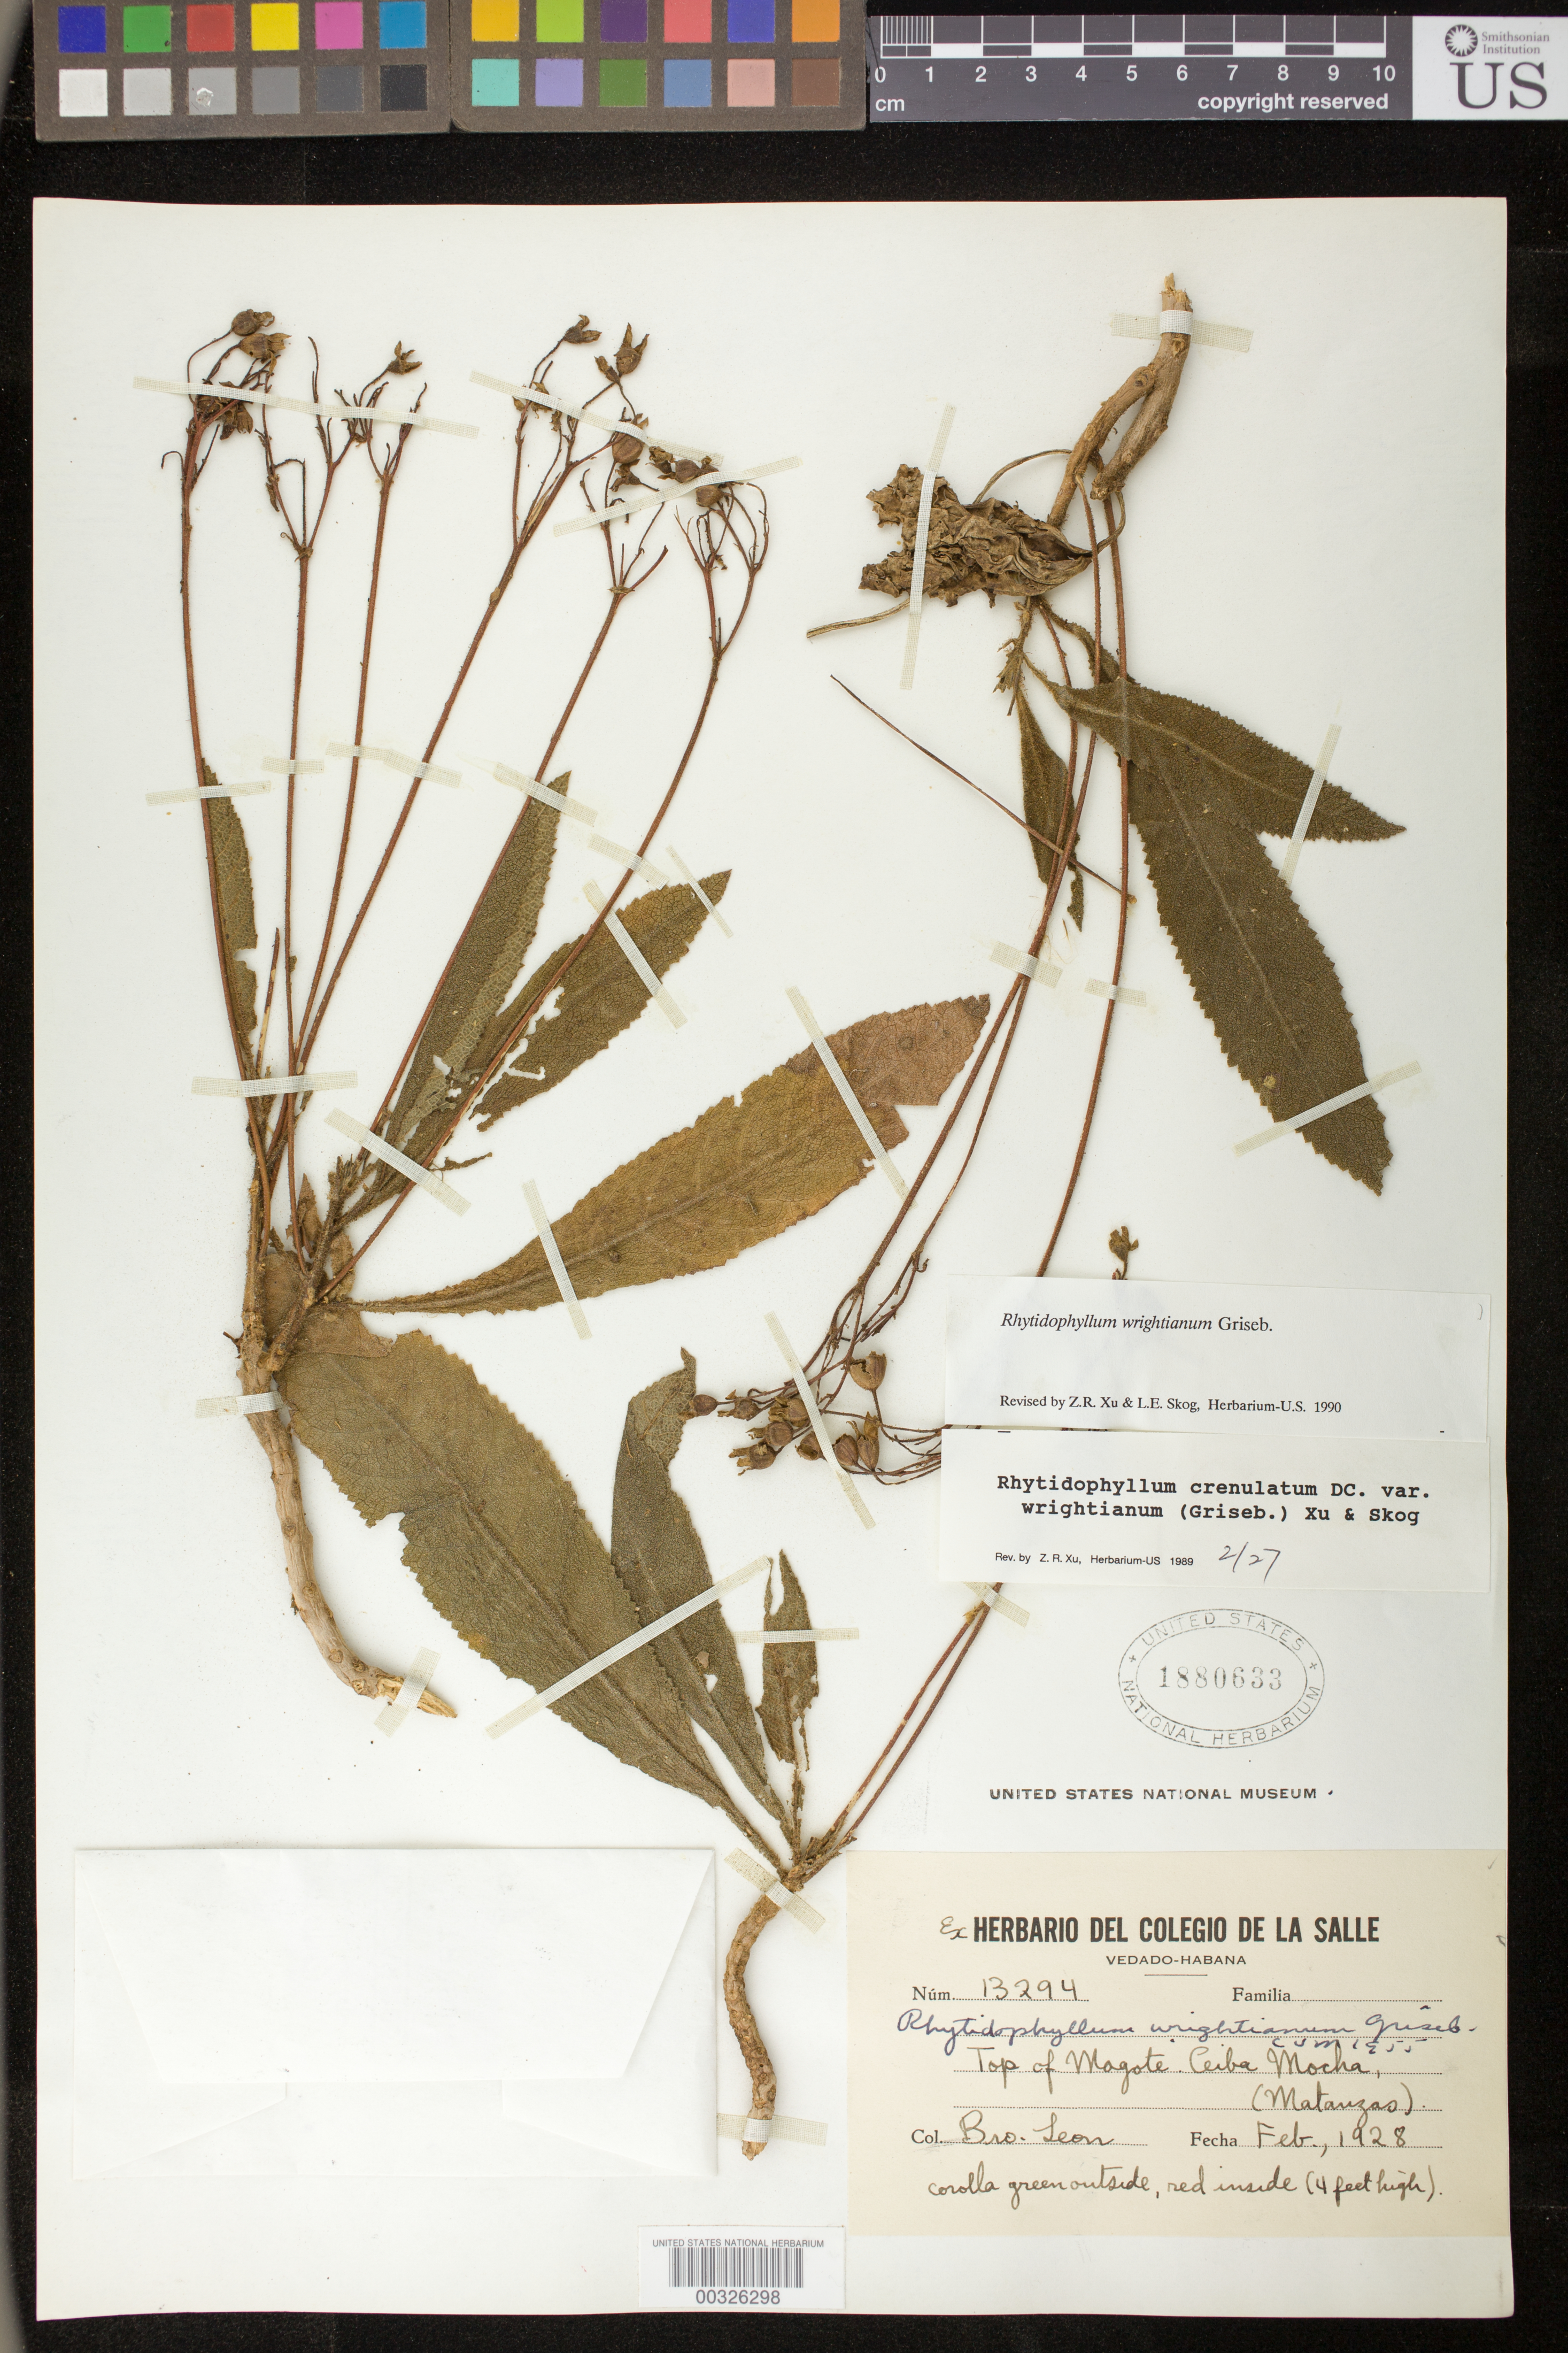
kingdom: Plantae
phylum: Tracheophyta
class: Magnoliopsida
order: Lamiales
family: Gesneriaceae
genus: Rhytidophyllum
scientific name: Rhytidophyllum wrightianum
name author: Griseb.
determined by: Skog, Laurence E.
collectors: F. Leon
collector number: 13294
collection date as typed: Feb 1928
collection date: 1928-02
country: Cuba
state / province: Matanzas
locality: Top of Magote, Ceiba Mocha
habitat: On limestone rocks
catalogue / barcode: US 1880633